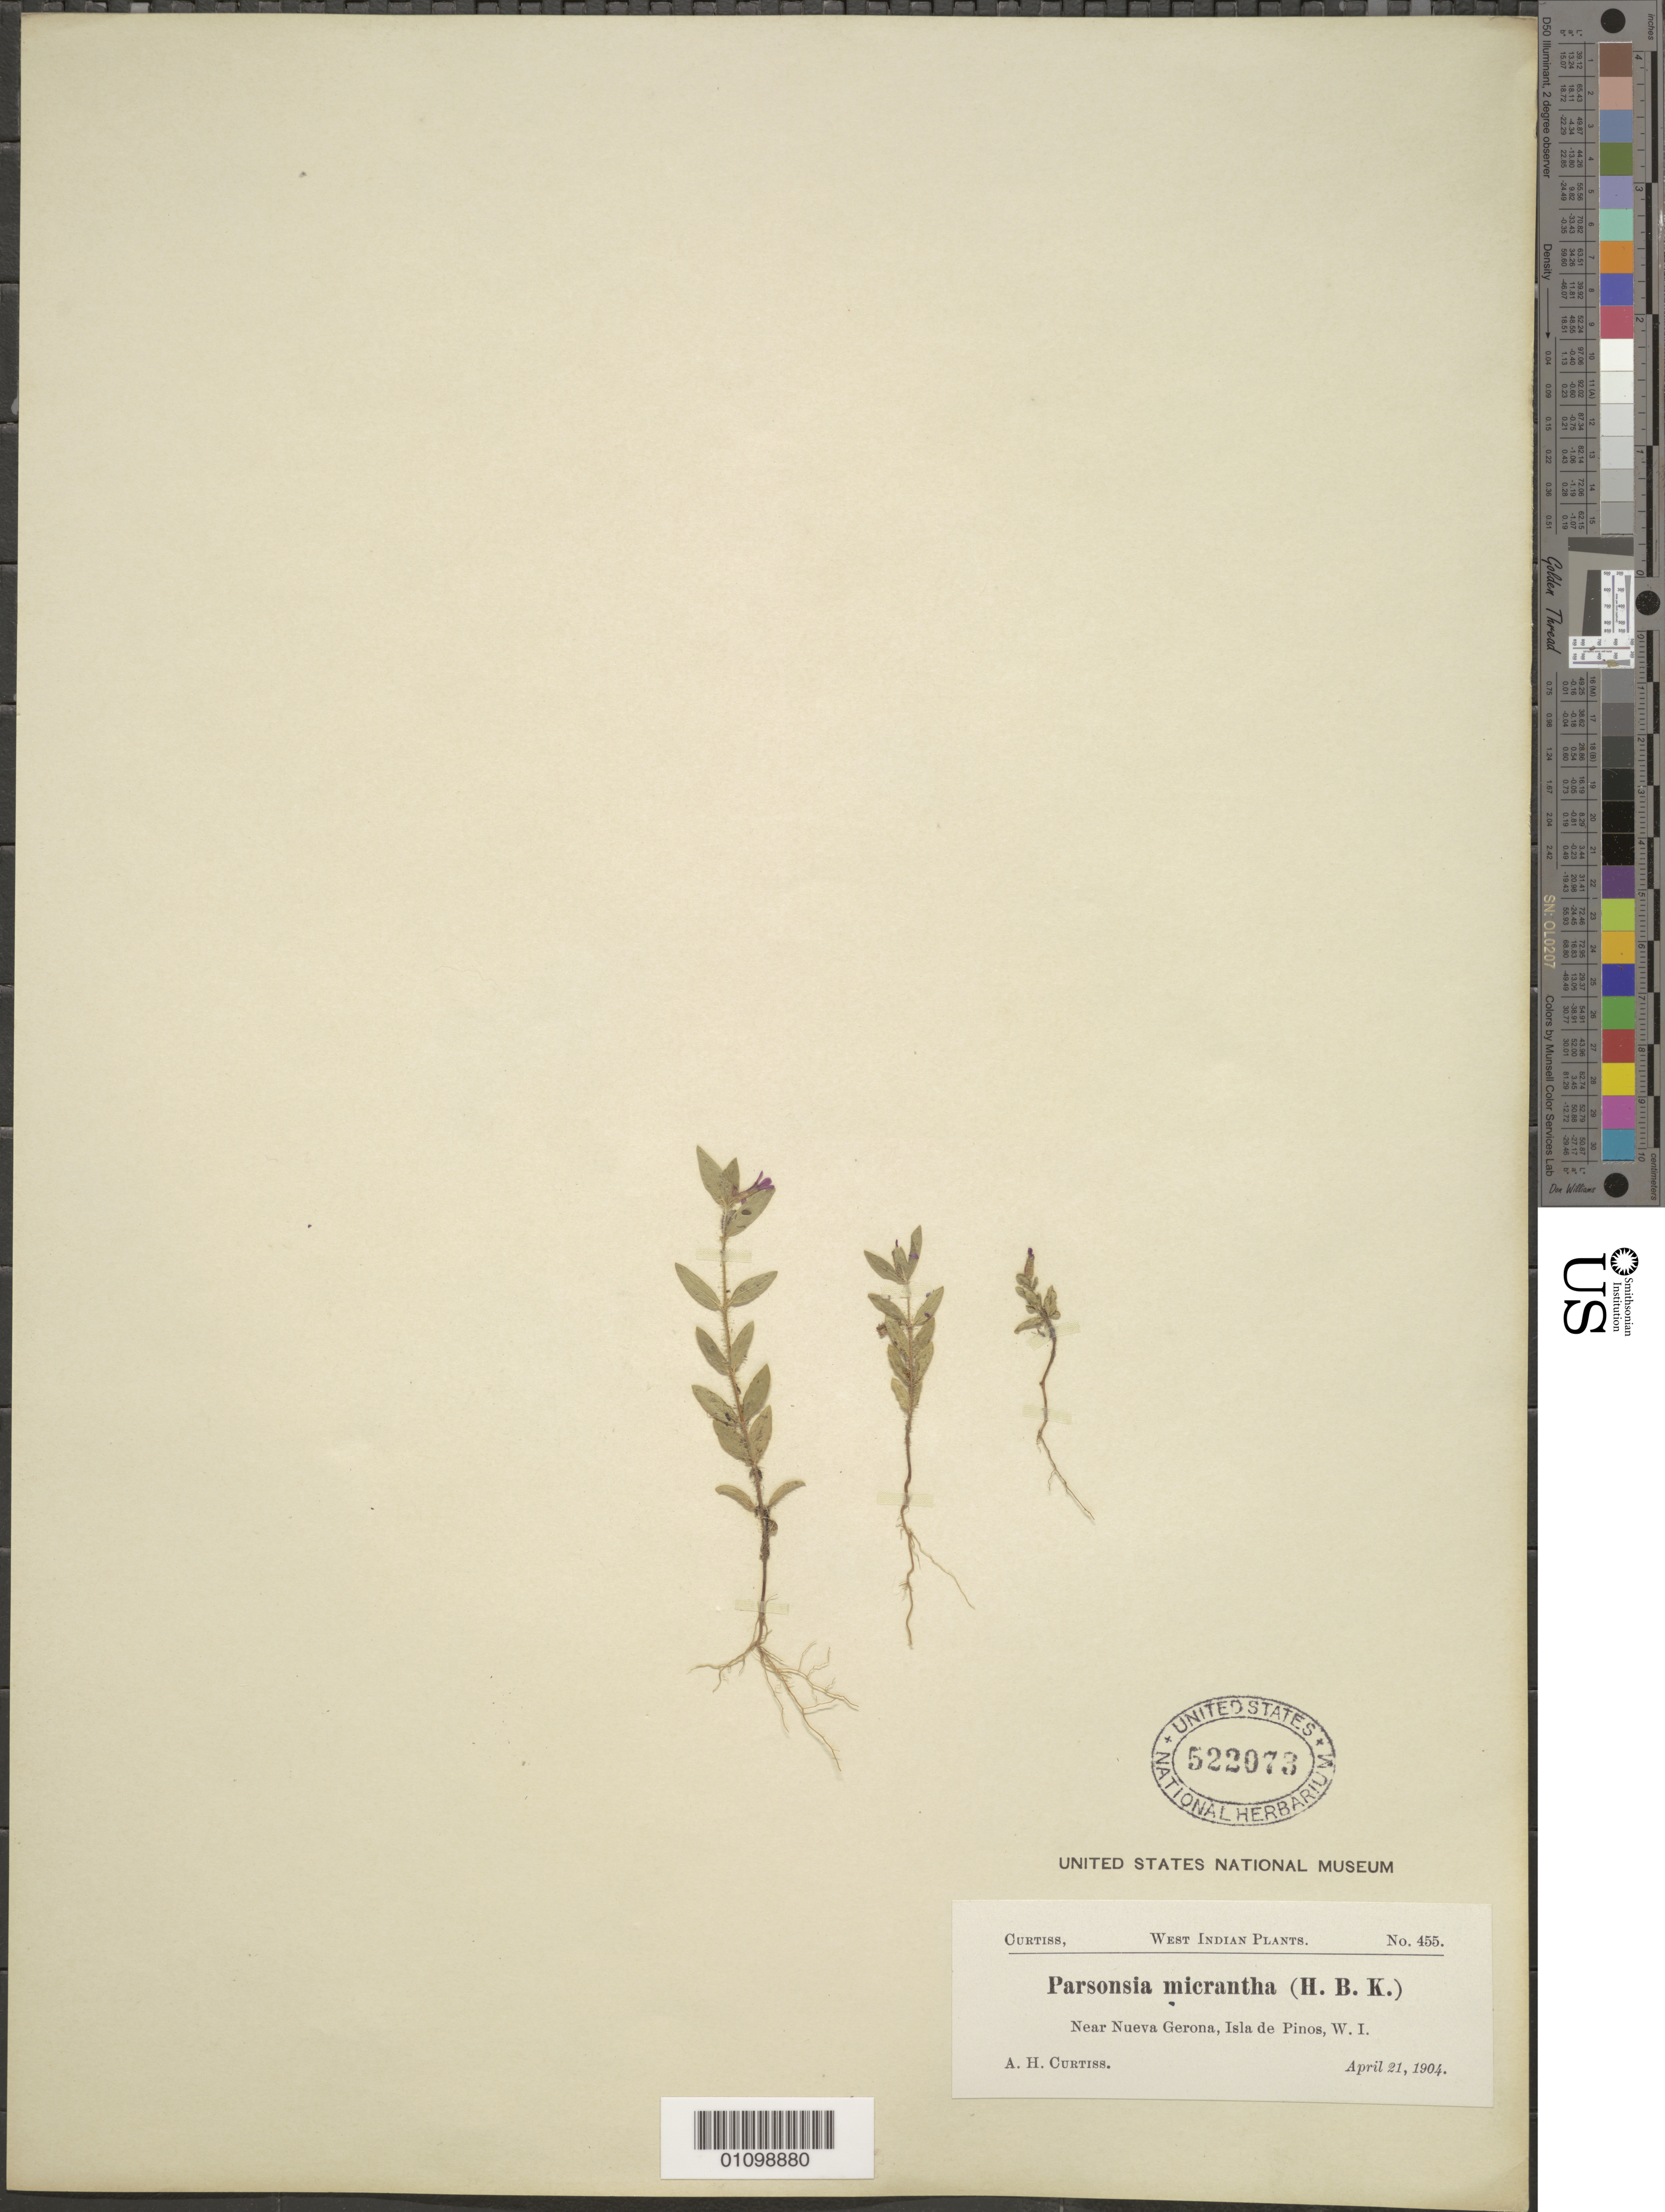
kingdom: Plantae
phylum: Tracheophyta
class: Magnoliopsida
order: Myrtales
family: Lythraceae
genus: Cuphea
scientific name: Cuphea micrantha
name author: Kunth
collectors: A. H. Curtiss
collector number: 455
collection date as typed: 21 Apr 1904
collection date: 1904-04-21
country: Cuba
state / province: Isla de La Juventud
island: Isla de la Juventud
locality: Isle of Pines, Near Nueva Gerona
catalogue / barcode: US 522073